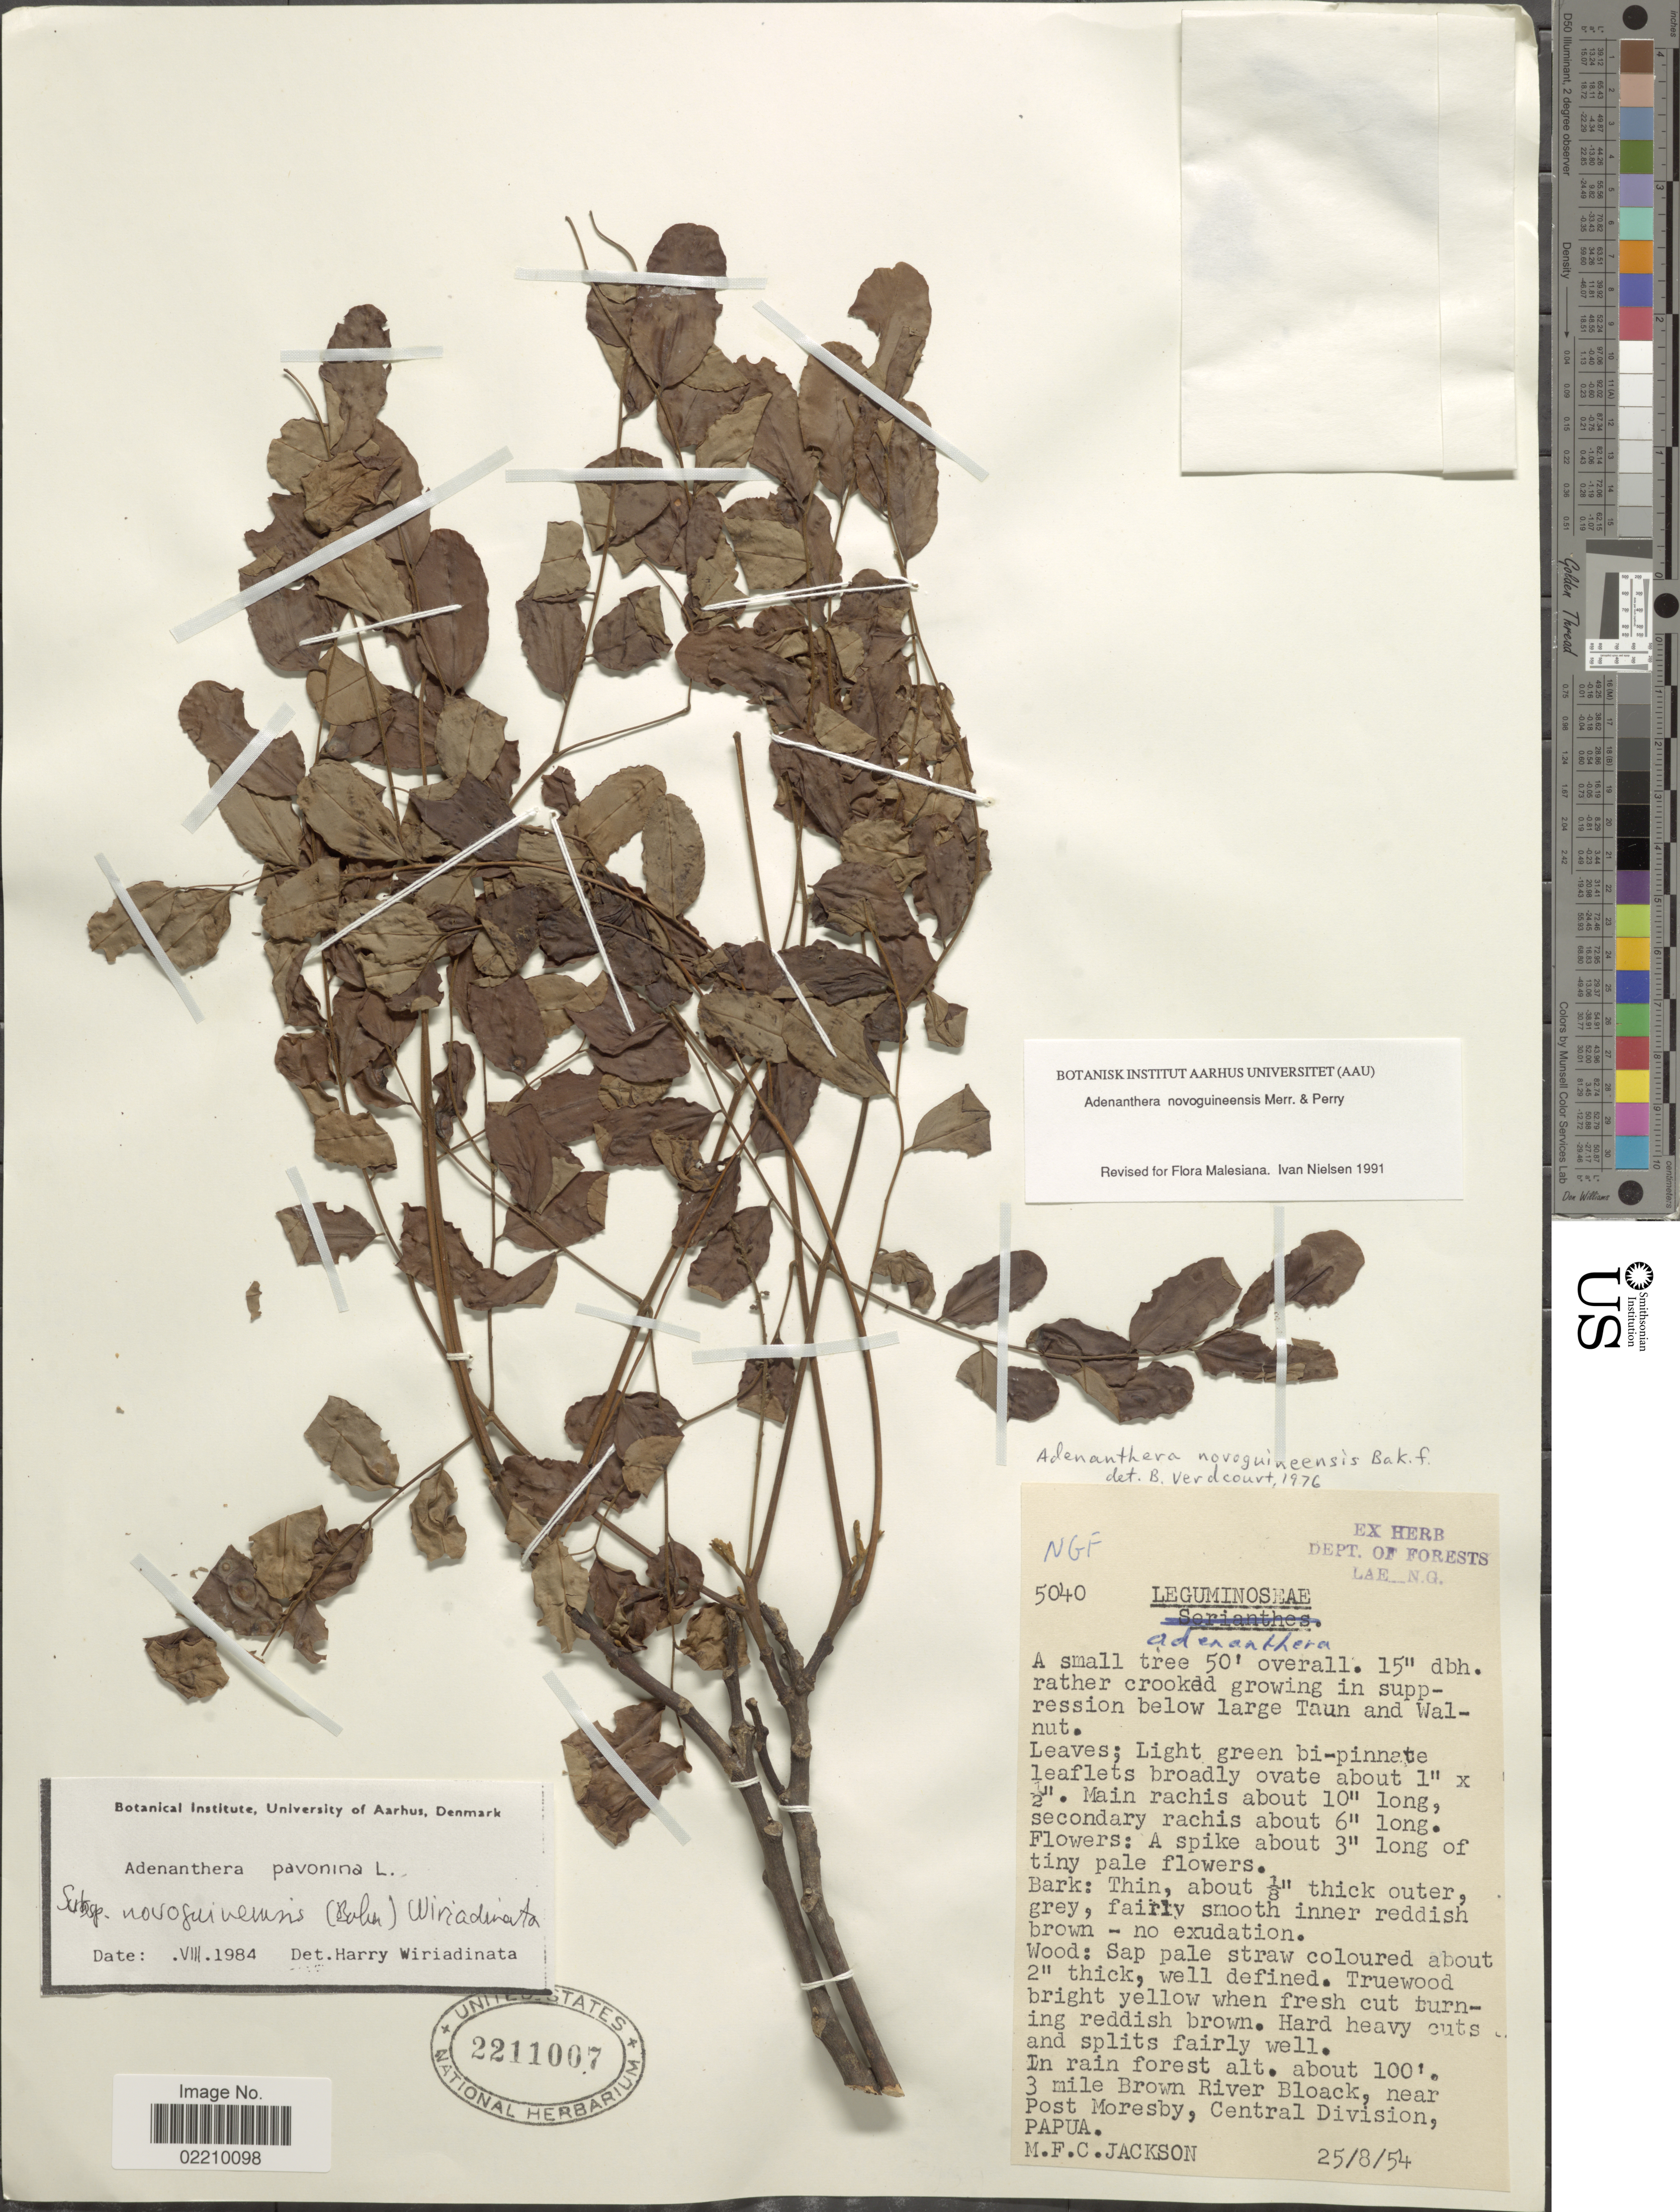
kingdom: Plantae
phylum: Tracheophyta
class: Magnoliopsida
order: Fabales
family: Fabaceae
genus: Adenanthera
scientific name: Adenanthera novo-guineensis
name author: Baker f.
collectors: M.F.C. Jackson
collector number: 5040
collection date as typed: Transcribed d/m/y: 25/8/54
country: Papua New Guinea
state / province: Central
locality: In rain forest, 3 mile Brown River Bloack, near Post Moresby, Central Division, Papua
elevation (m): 30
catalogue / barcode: US 2211007